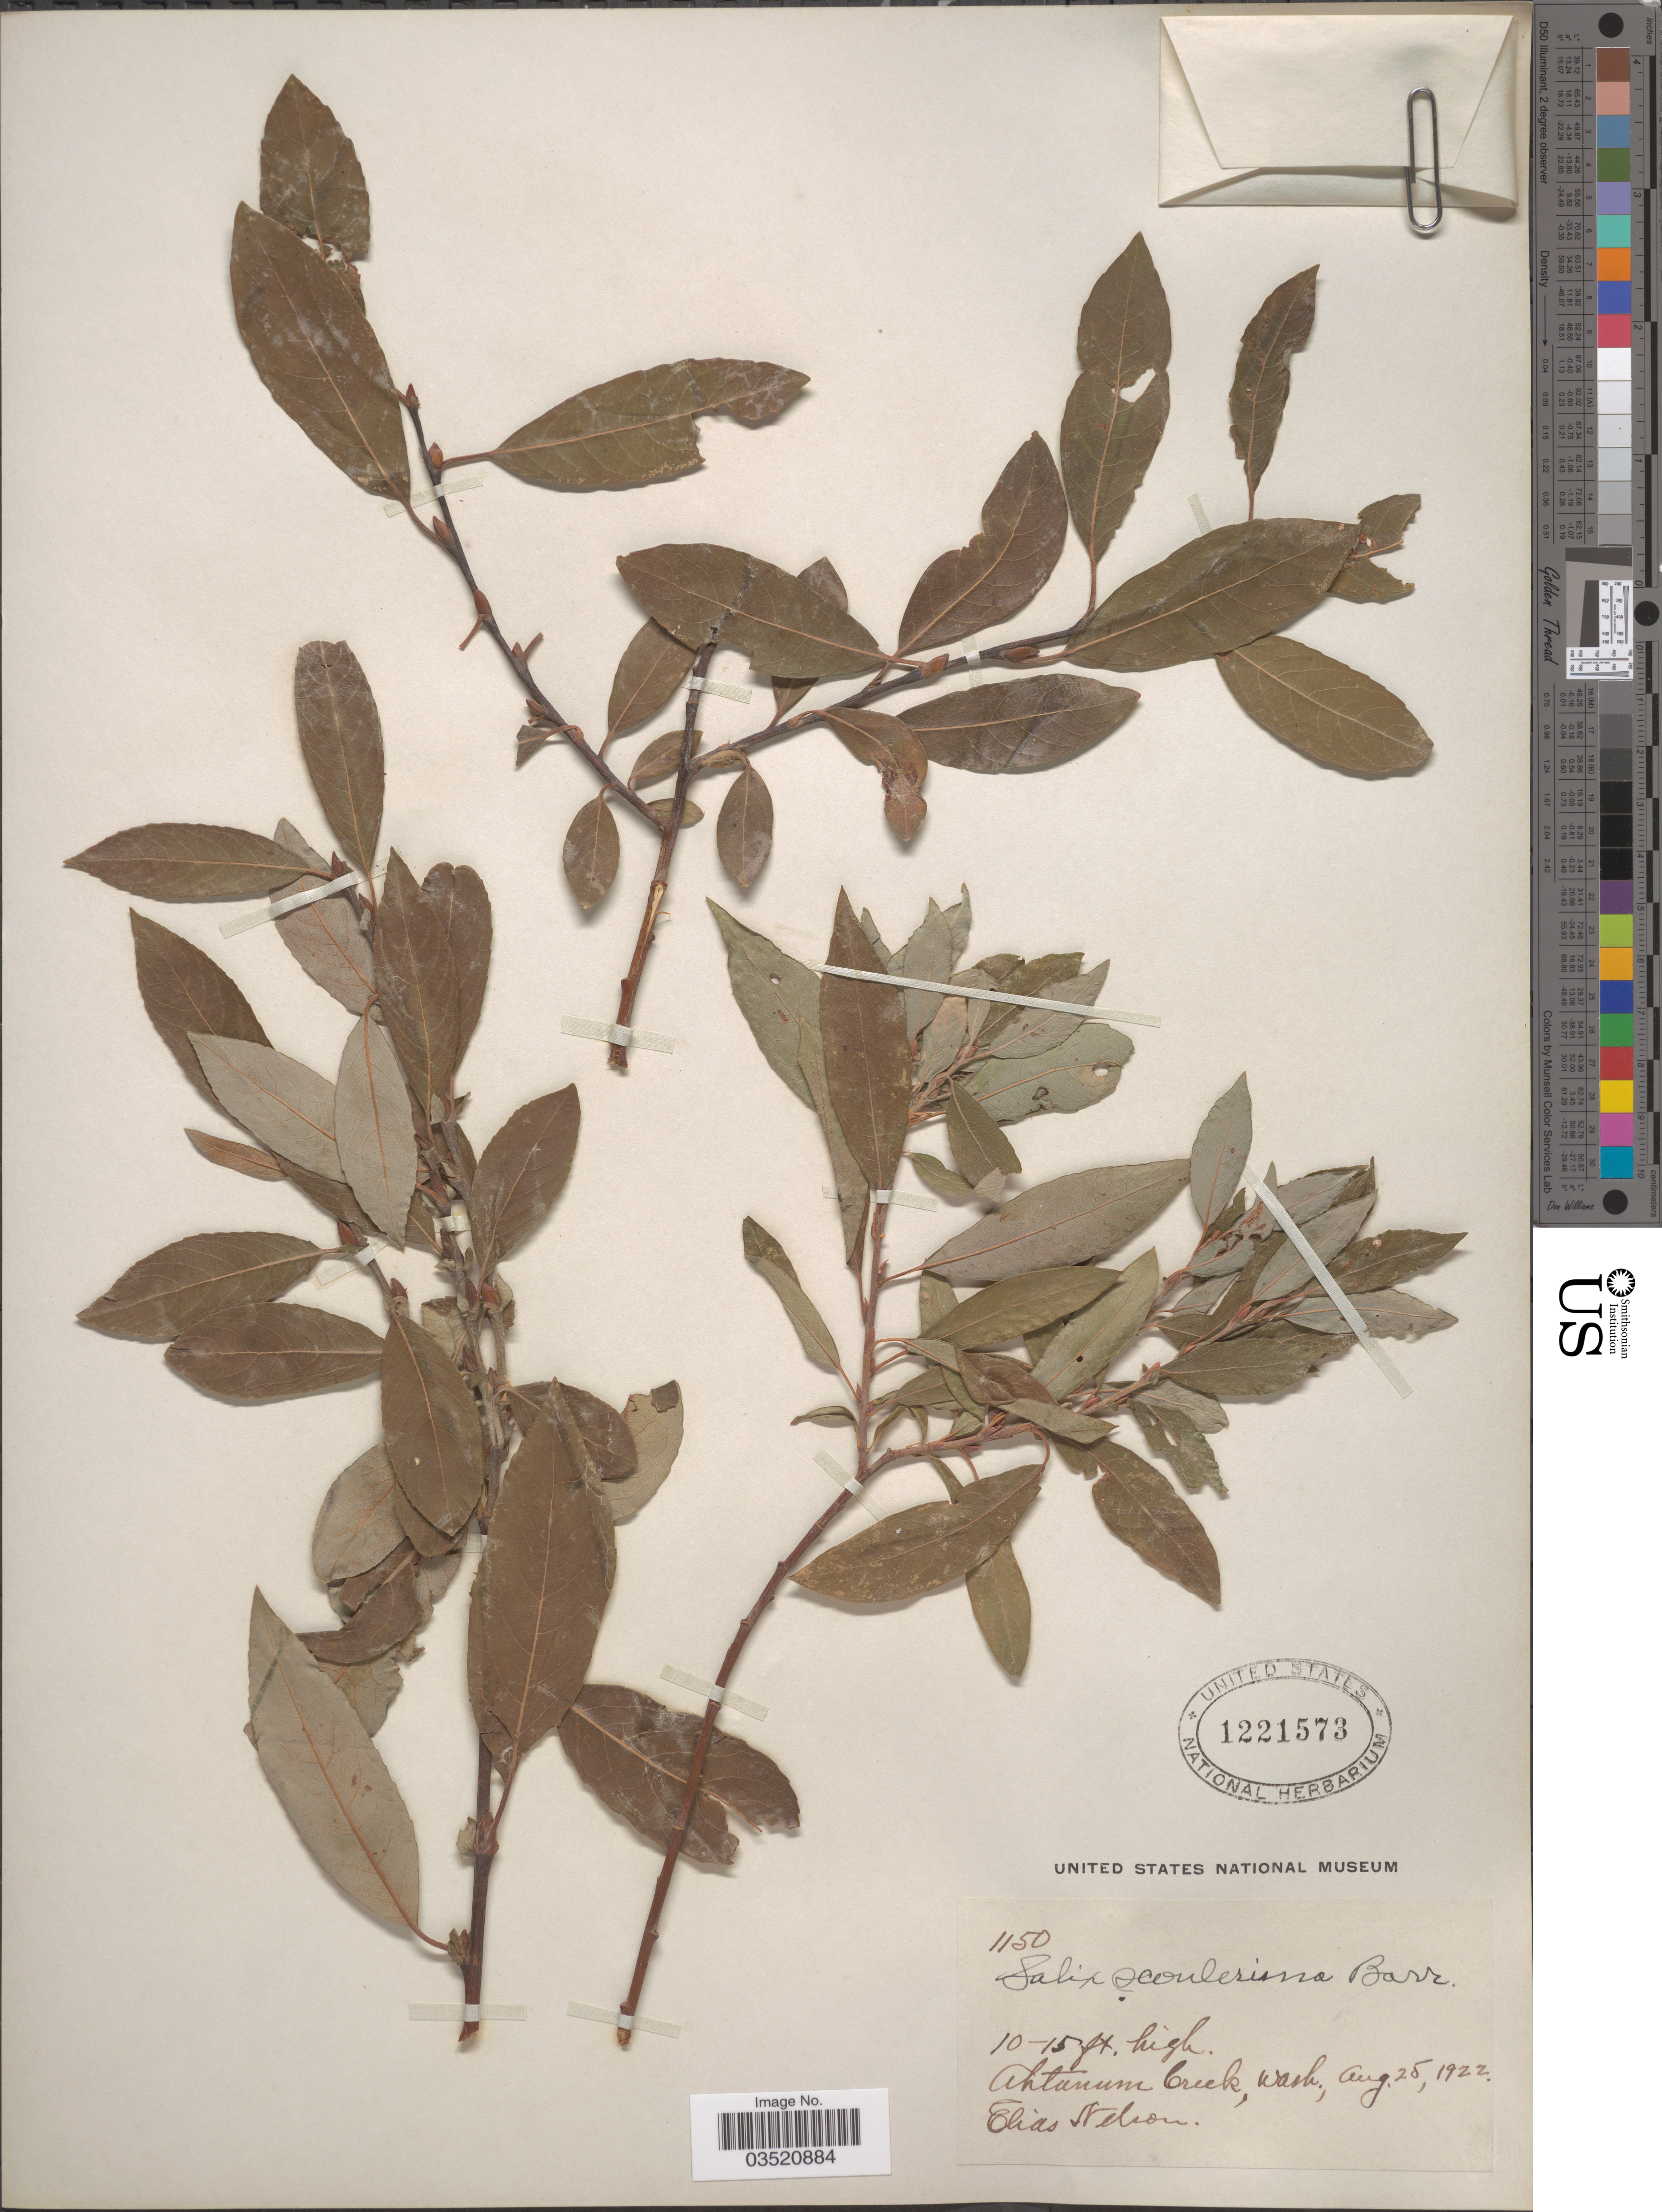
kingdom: Plantae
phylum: Tracheophyta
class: Magnoliopsida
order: Malpighiales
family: Salicaceae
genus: Salix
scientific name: Salix scouleriana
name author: Barratt ex Hook.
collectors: E. Nelson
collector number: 1150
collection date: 1922-08-25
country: United States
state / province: Washington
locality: Ahtanum Creek.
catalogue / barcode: US 1221573